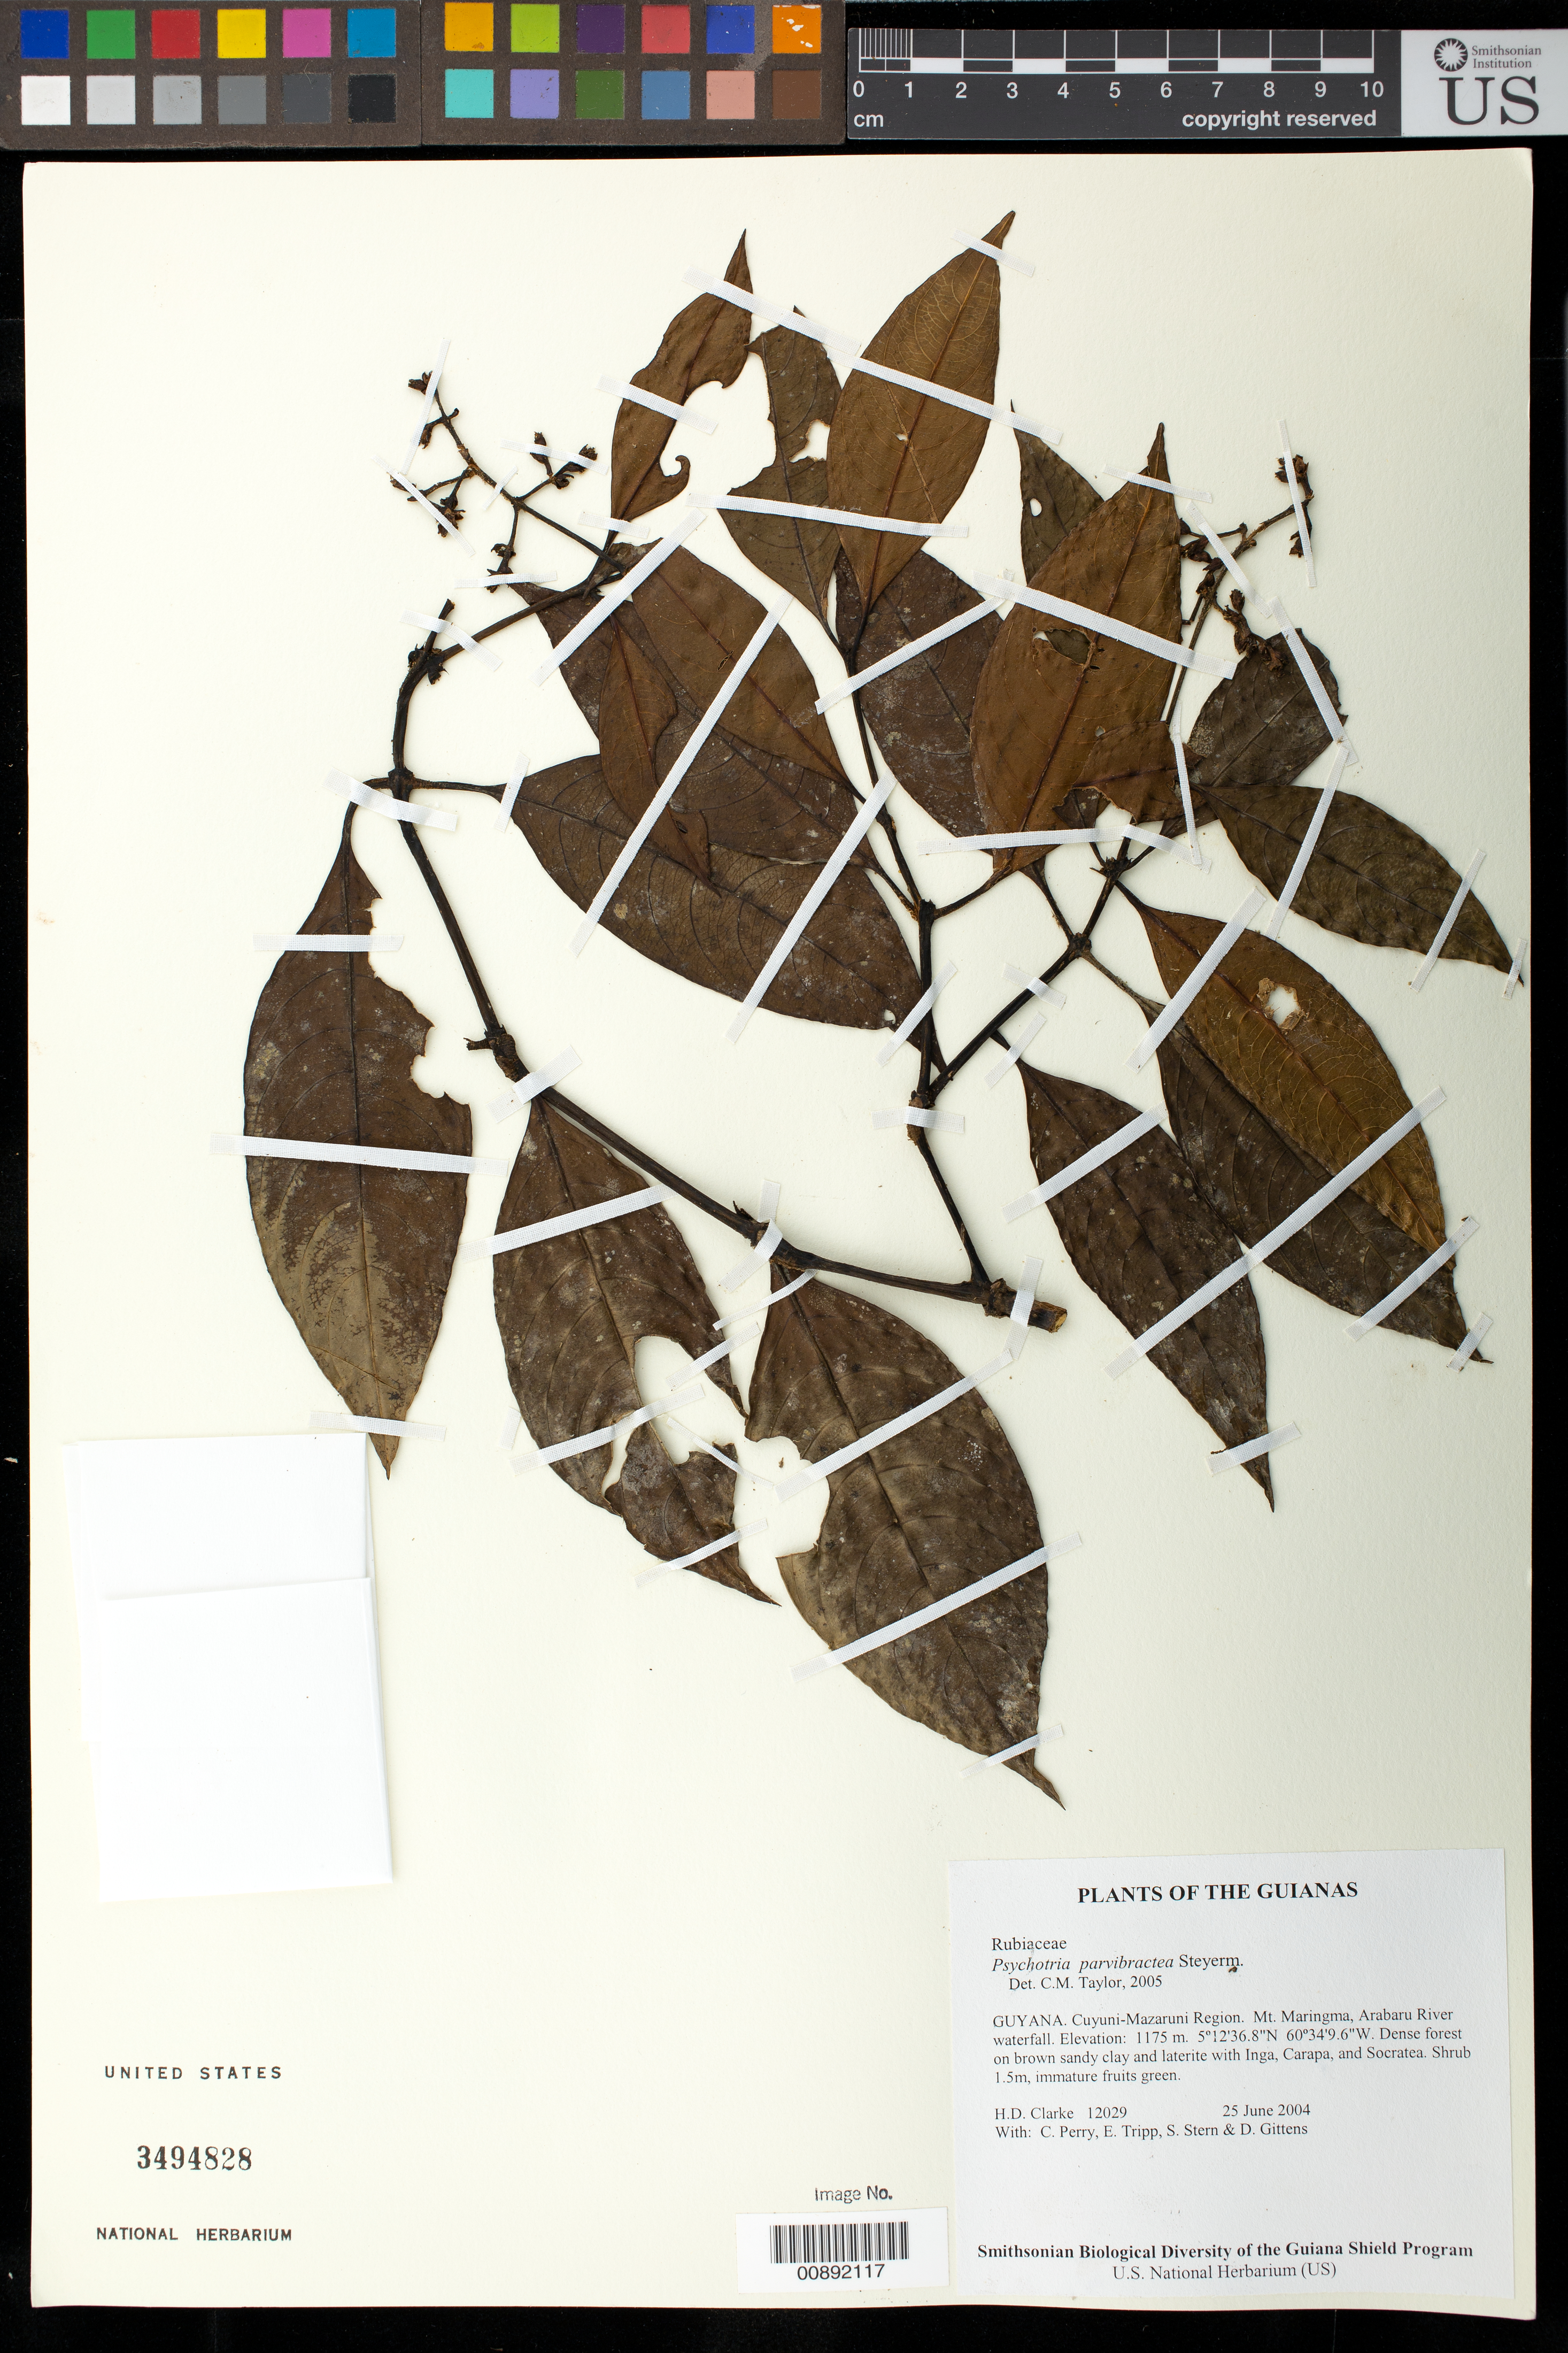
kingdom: Plantae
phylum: Tracheophyta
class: Magnoliopsida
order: Gentianales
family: Rubiaceae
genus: Psychotria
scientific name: Psychotria parvibractea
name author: Steyerm.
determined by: Taylor, Charlotte M.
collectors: H. D. Clarke, C. Perry, E. Tripp, S. R. Stern & D. Gittens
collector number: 12029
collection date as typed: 25 June 2004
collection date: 2004-06-25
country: Guyana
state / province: Cuyuni-Mazaruni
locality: Mt. Maringma, Arabaru River waterfall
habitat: Dense forest on brown sandy clay and laterite with Inga, Carapa, and Socratea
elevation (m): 1175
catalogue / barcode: US 3494828